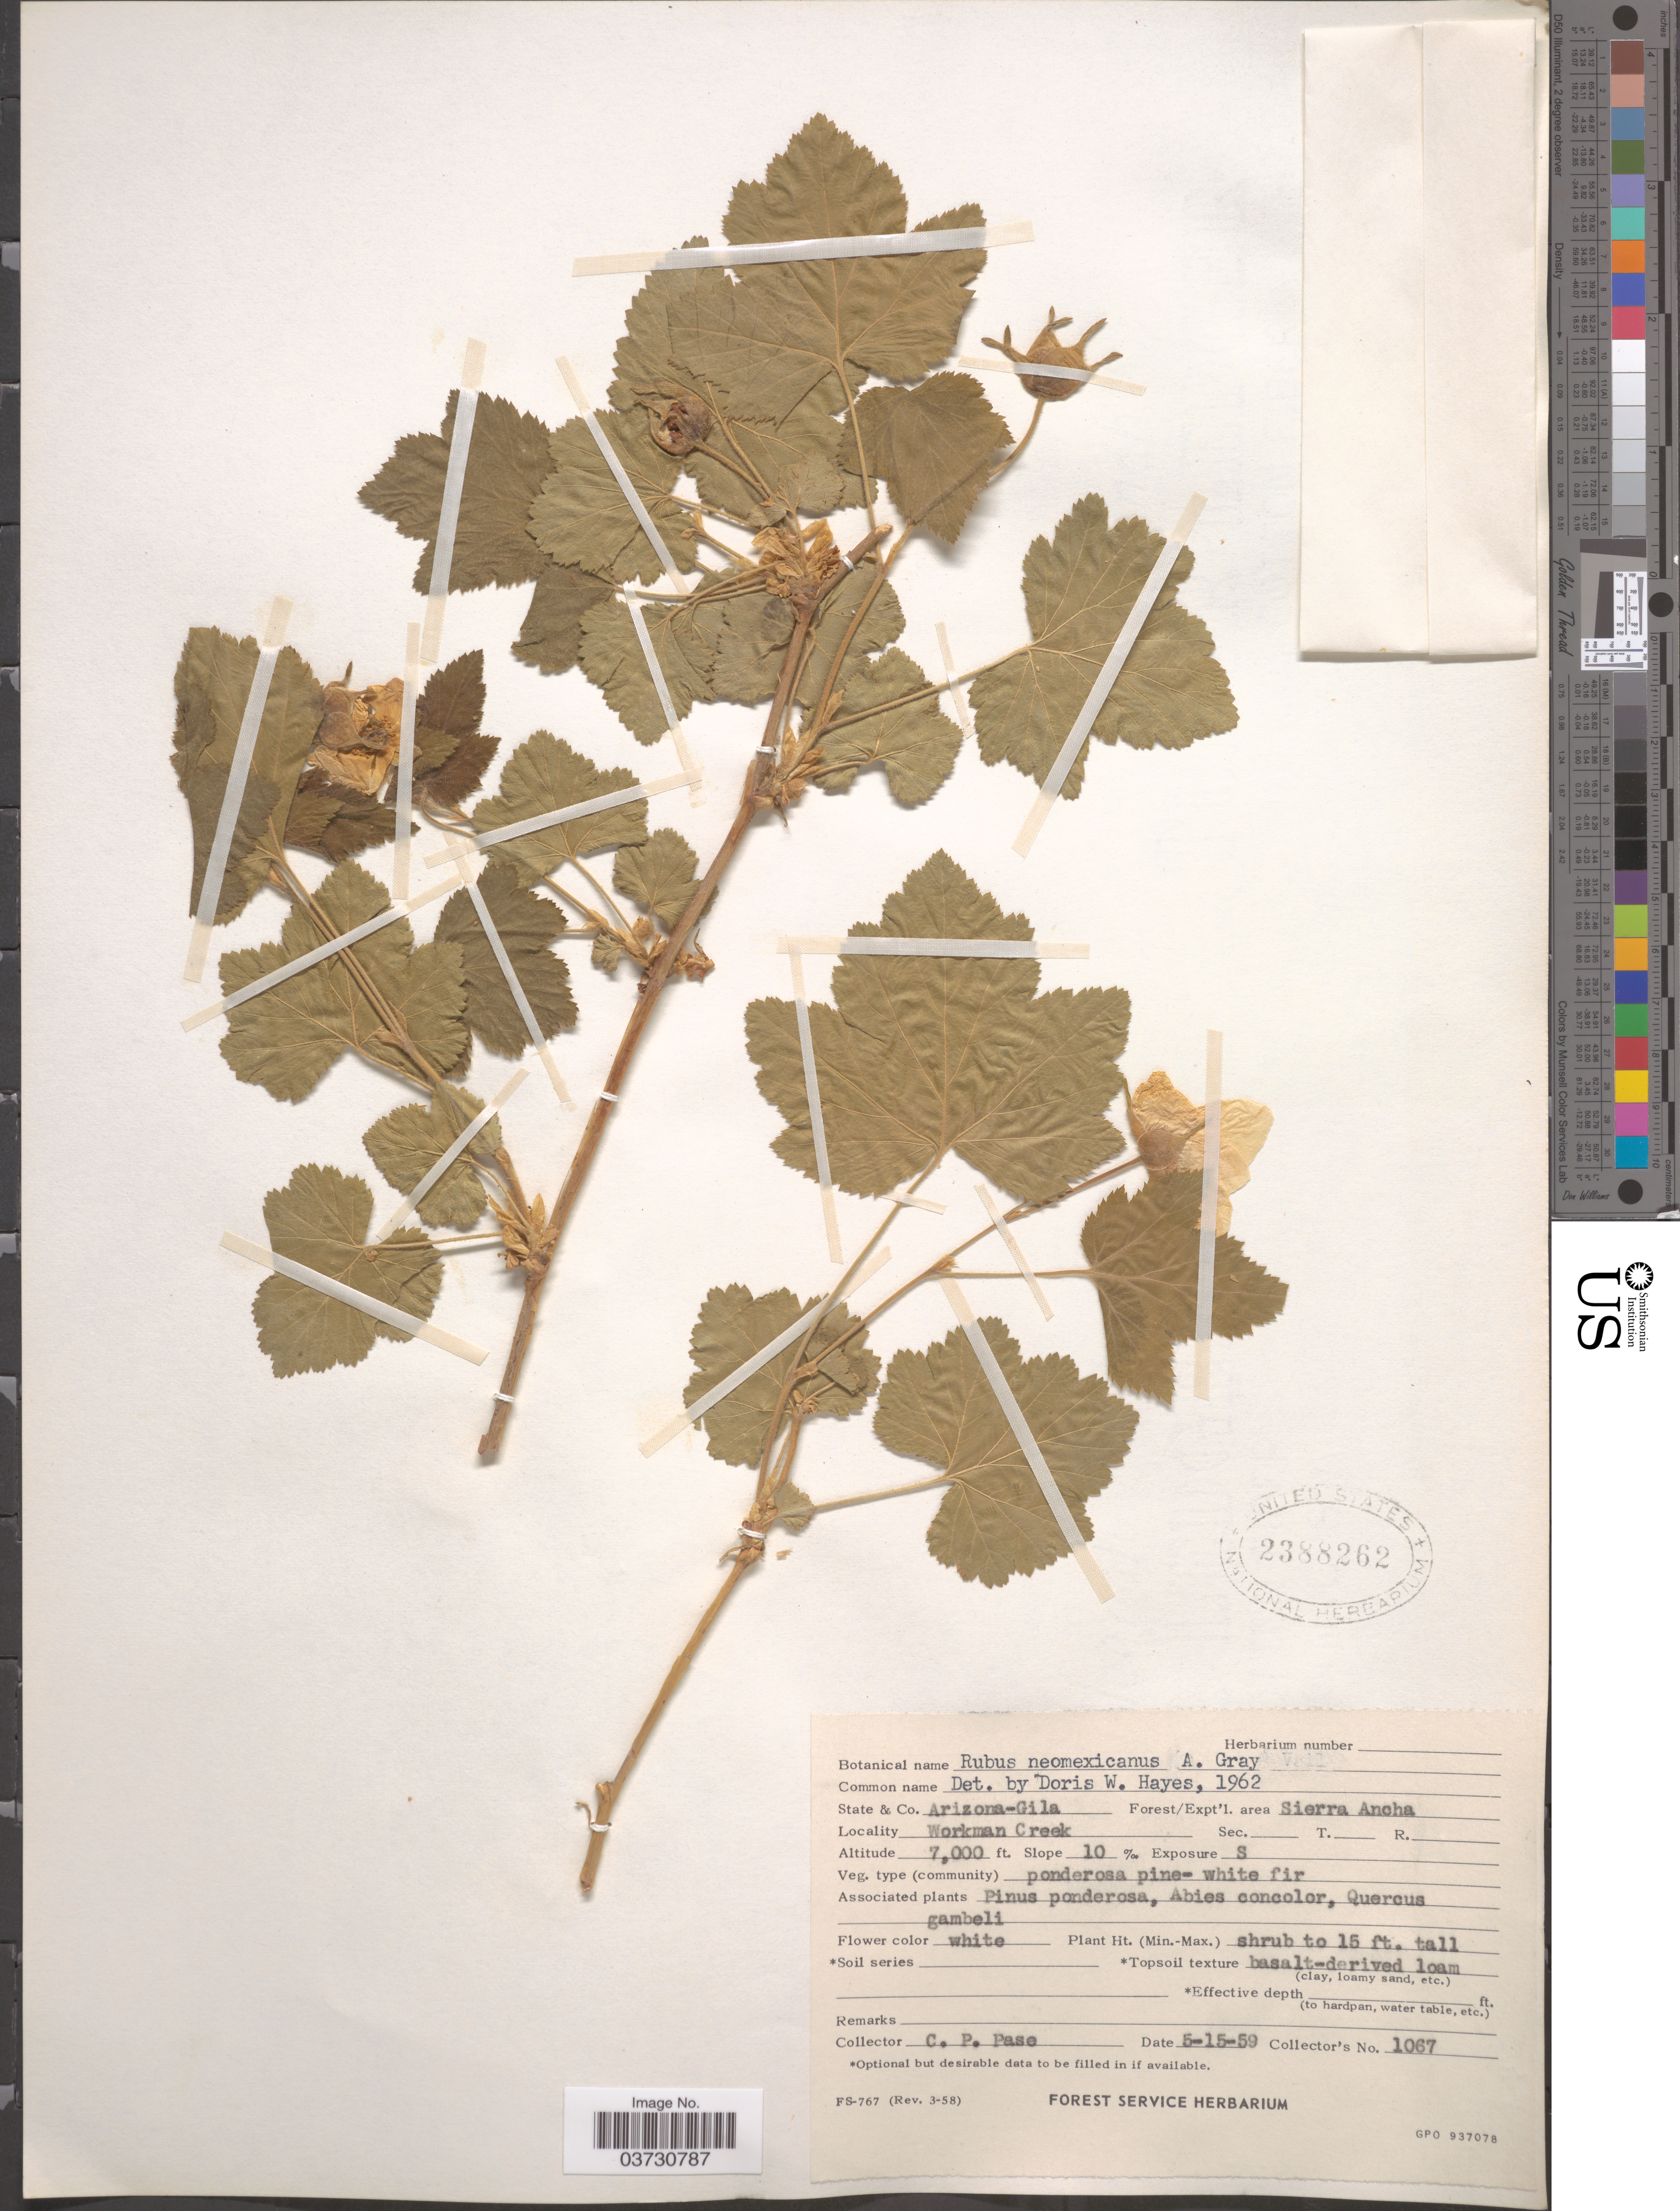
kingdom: Plantae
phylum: Tracheophyta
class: Magnoliopsida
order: Rosales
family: Rosaceae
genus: Rubus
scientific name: Rubus neomexicanus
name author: A. Gray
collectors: C. P. Pase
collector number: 1067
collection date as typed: Transcribed d/m/y: 15/5/59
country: United States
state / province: Arizona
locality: Co. Gila. Forest/Expt'l. area Sierra Ancha. Workman Creek.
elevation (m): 2134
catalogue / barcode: US 2388262